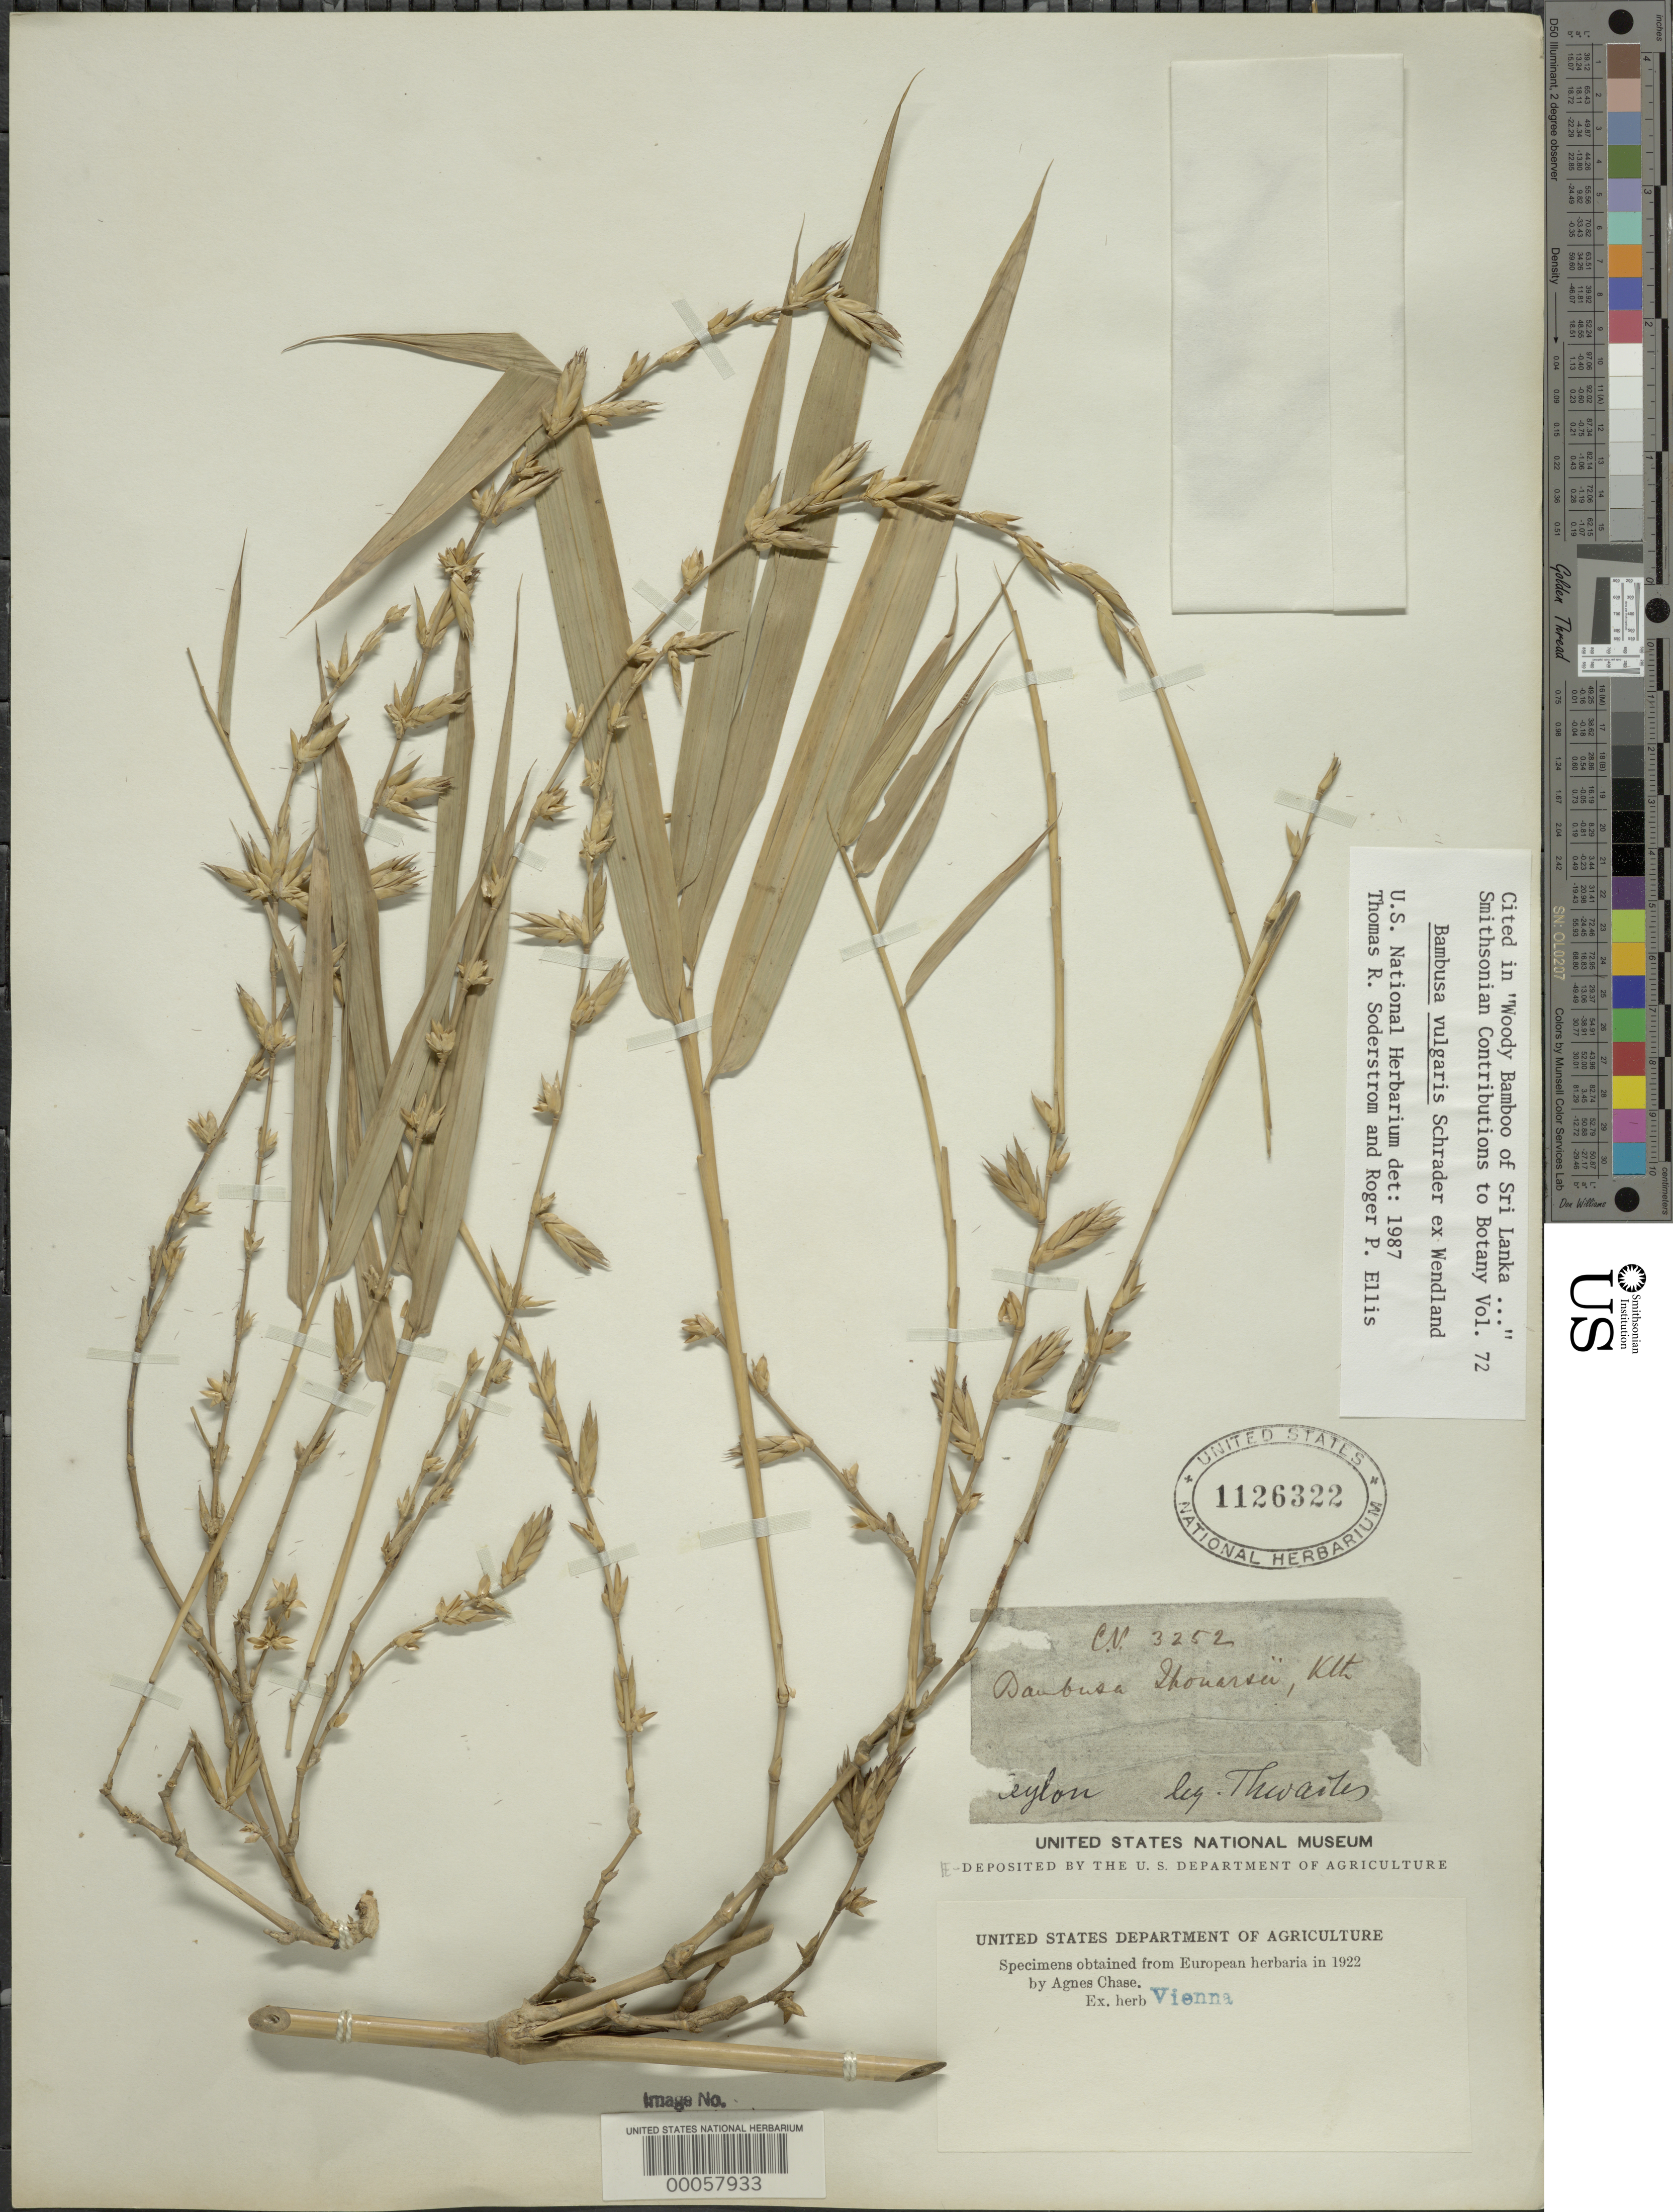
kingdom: Plantae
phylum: Tracheophyta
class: Liliopsida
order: Poales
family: Poaceae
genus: Bambusa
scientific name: Bambusa vulgaris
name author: Schrad. ex J.C. Wendl.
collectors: G. H. K. Thwaites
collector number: Cp3252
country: Sri Lanka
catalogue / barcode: US 1126322